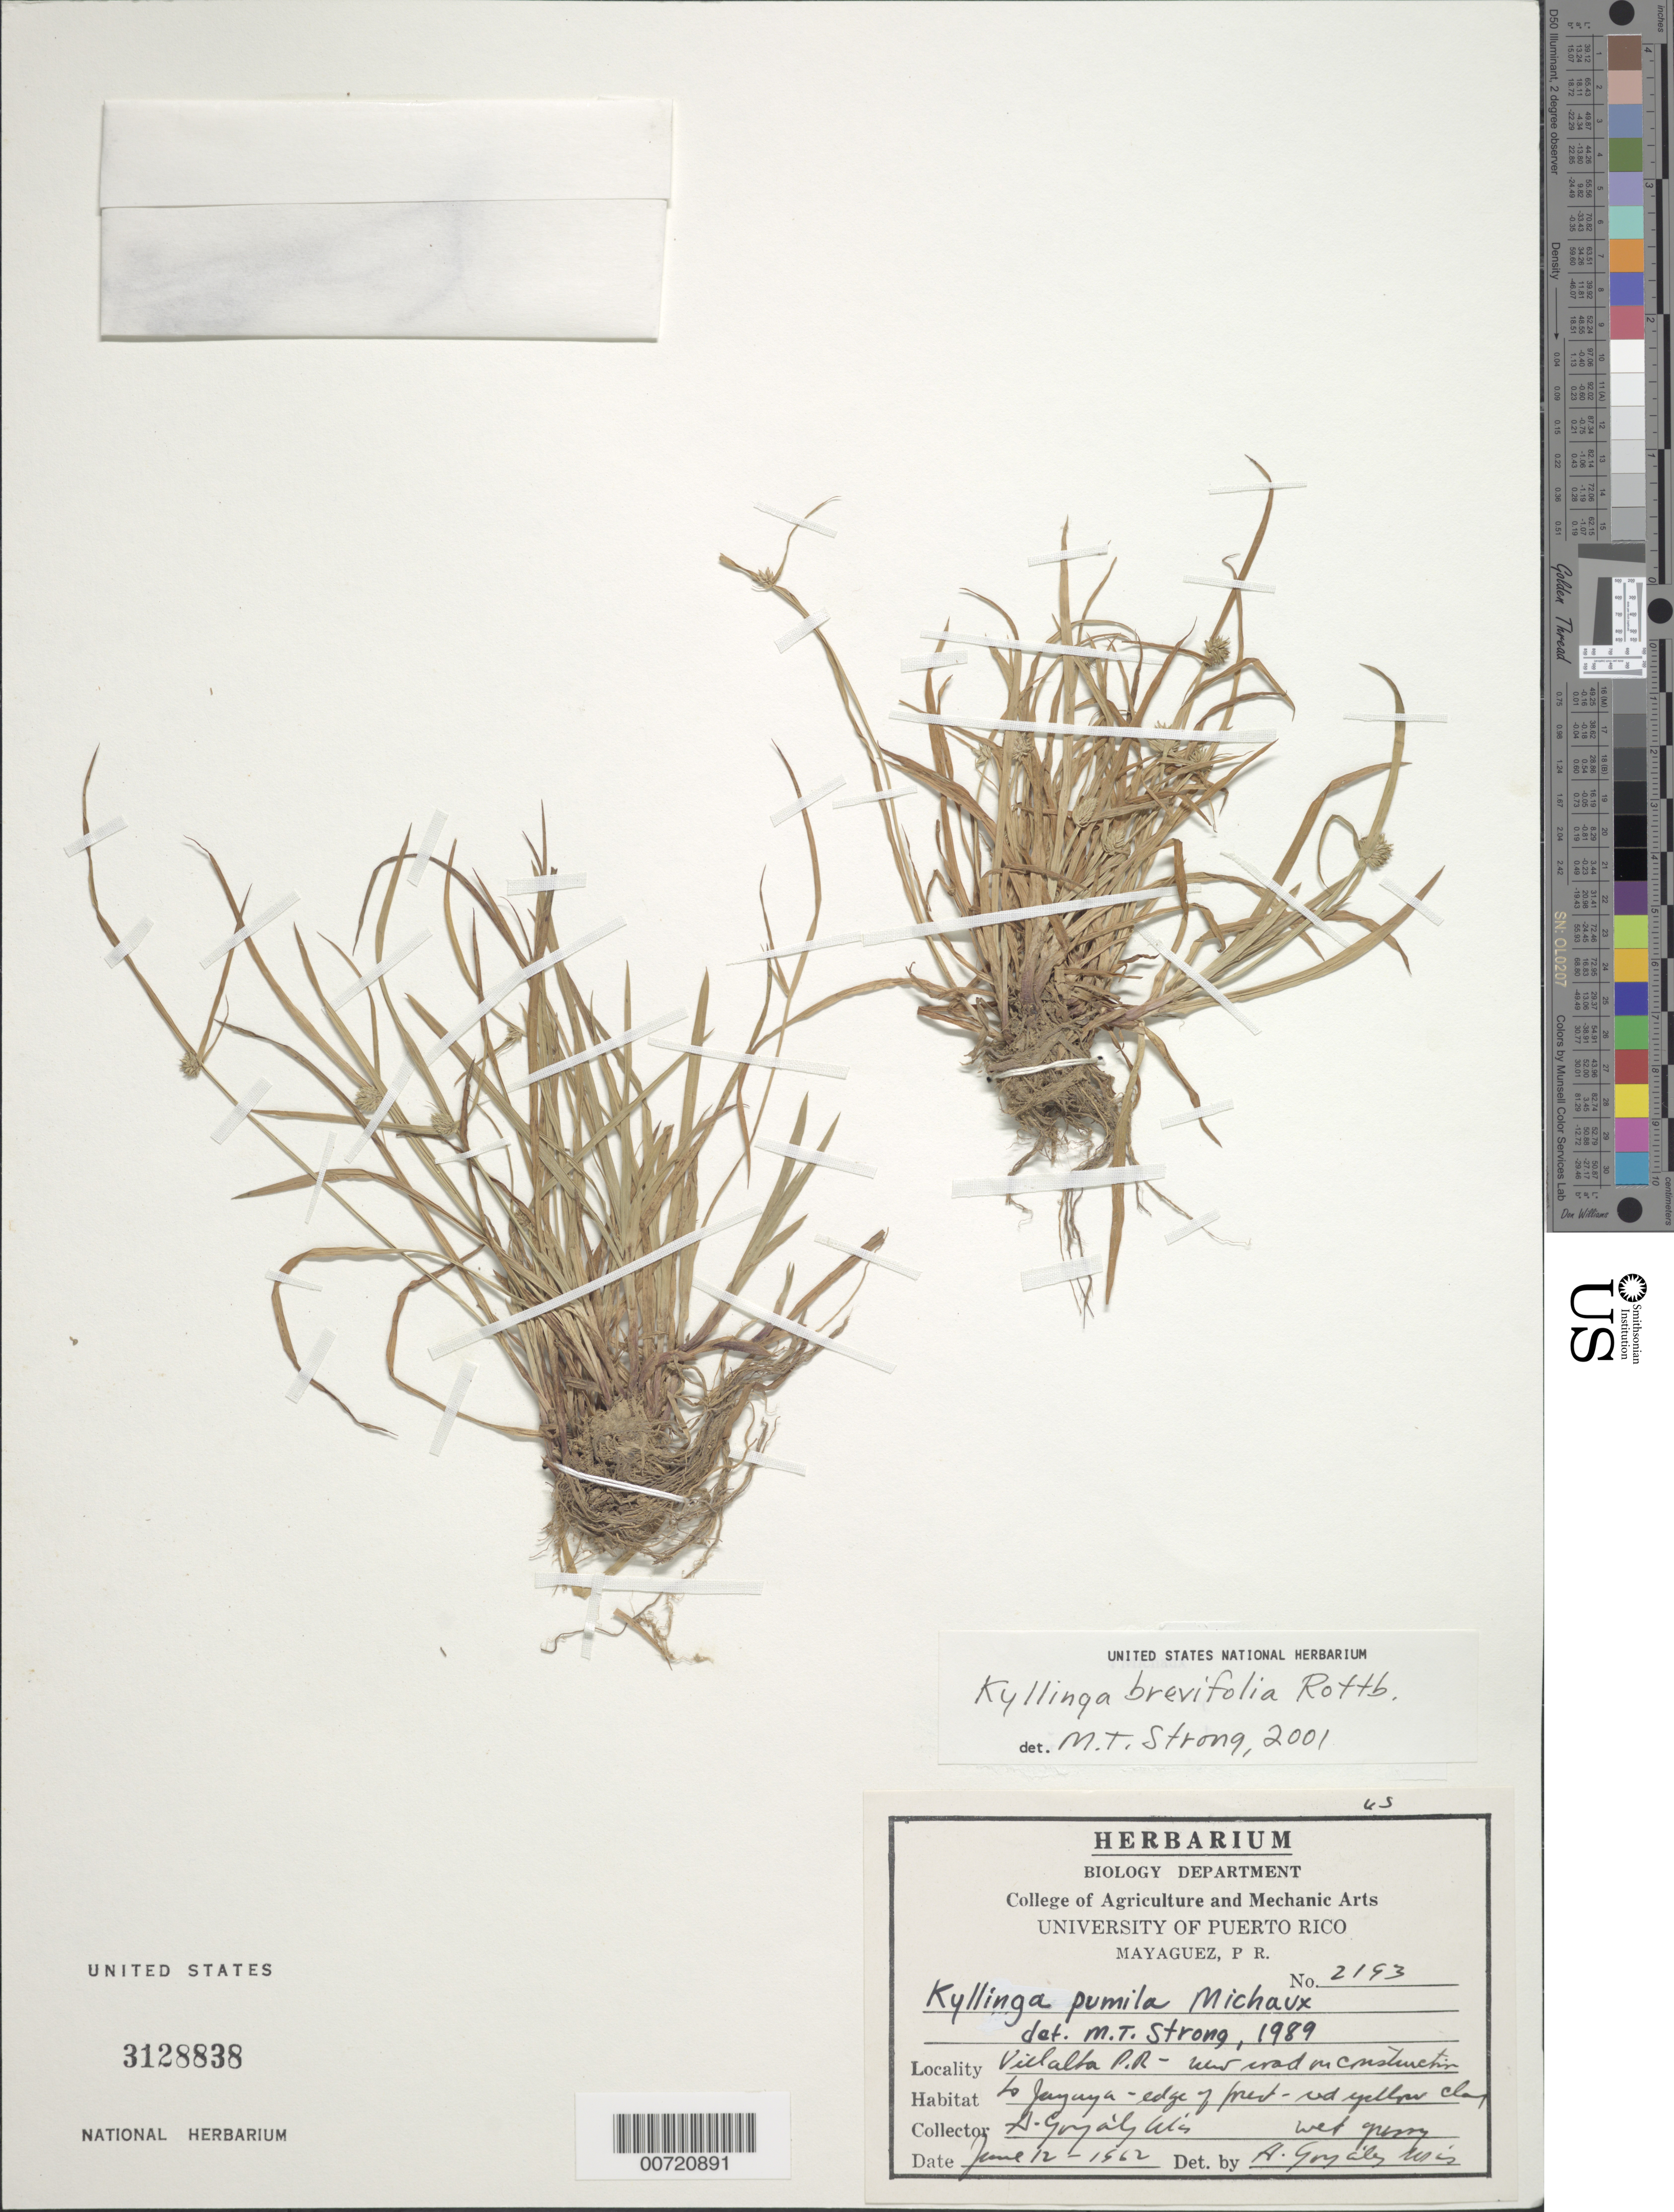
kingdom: Plantae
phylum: Tracheophyta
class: Liliopsida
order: Poales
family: Cyperaceae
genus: Cyperus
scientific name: Cyperus brevifolius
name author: (Rottb.) Hassk.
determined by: Strong, M. T., (US), Smithsonian Institution - National Museum of Natural History (UNITED STATES)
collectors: A. González Más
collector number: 2193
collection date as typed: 12 Jun 1962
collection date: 1962-06-12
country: Puerto Rico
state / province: Villalba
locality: Villalba: New road under construction to Jayuya.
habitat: Edge of forest; wet grassy area.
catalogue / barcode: US 3128838